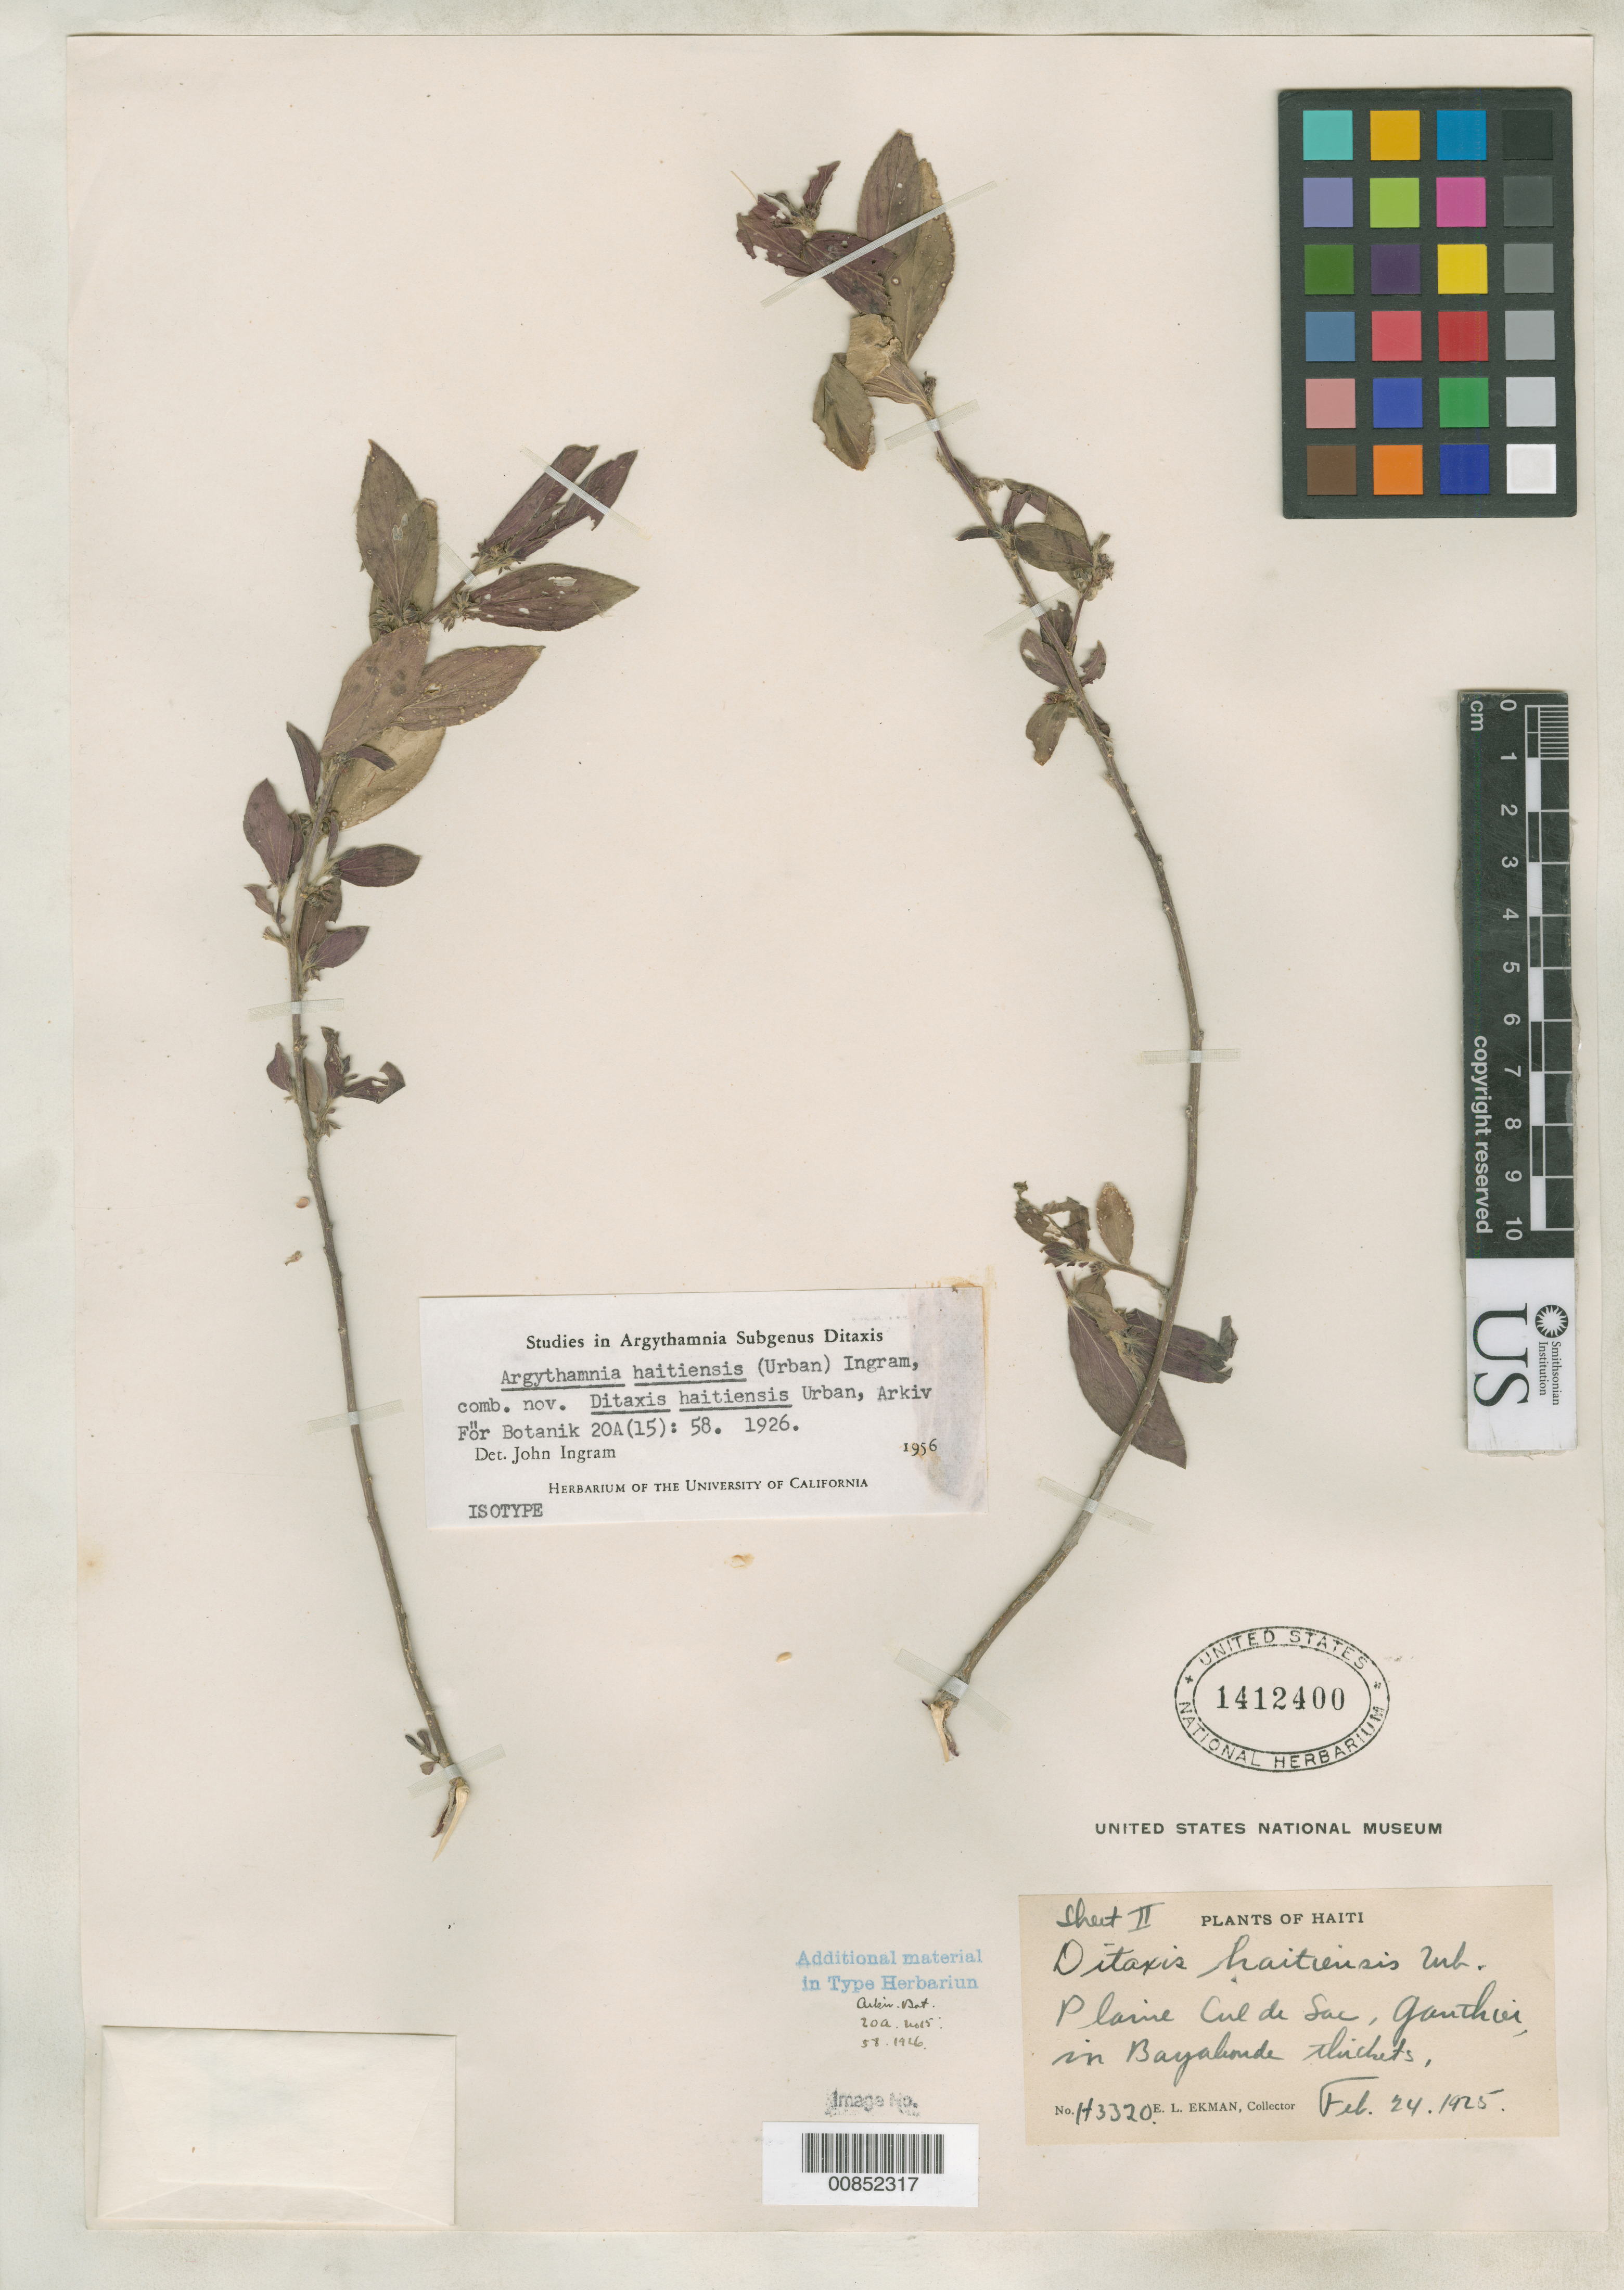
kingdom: Plantae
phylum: Tracheophyta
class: Magnoliopsida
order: Malpighiales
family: Euphorbiaceae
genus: Ditaxis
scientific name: Ditaxis haitiensis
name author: Urb.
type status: Isotype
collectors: E. L. Ekman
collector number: H 3320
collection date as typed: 24 Feb 1925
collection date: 1925-02-24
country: Haiti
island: Hispaniola Island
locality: Plaine Cul de Sac, Gauthier, in Bayahonde thickets.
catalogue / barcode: US 1412400